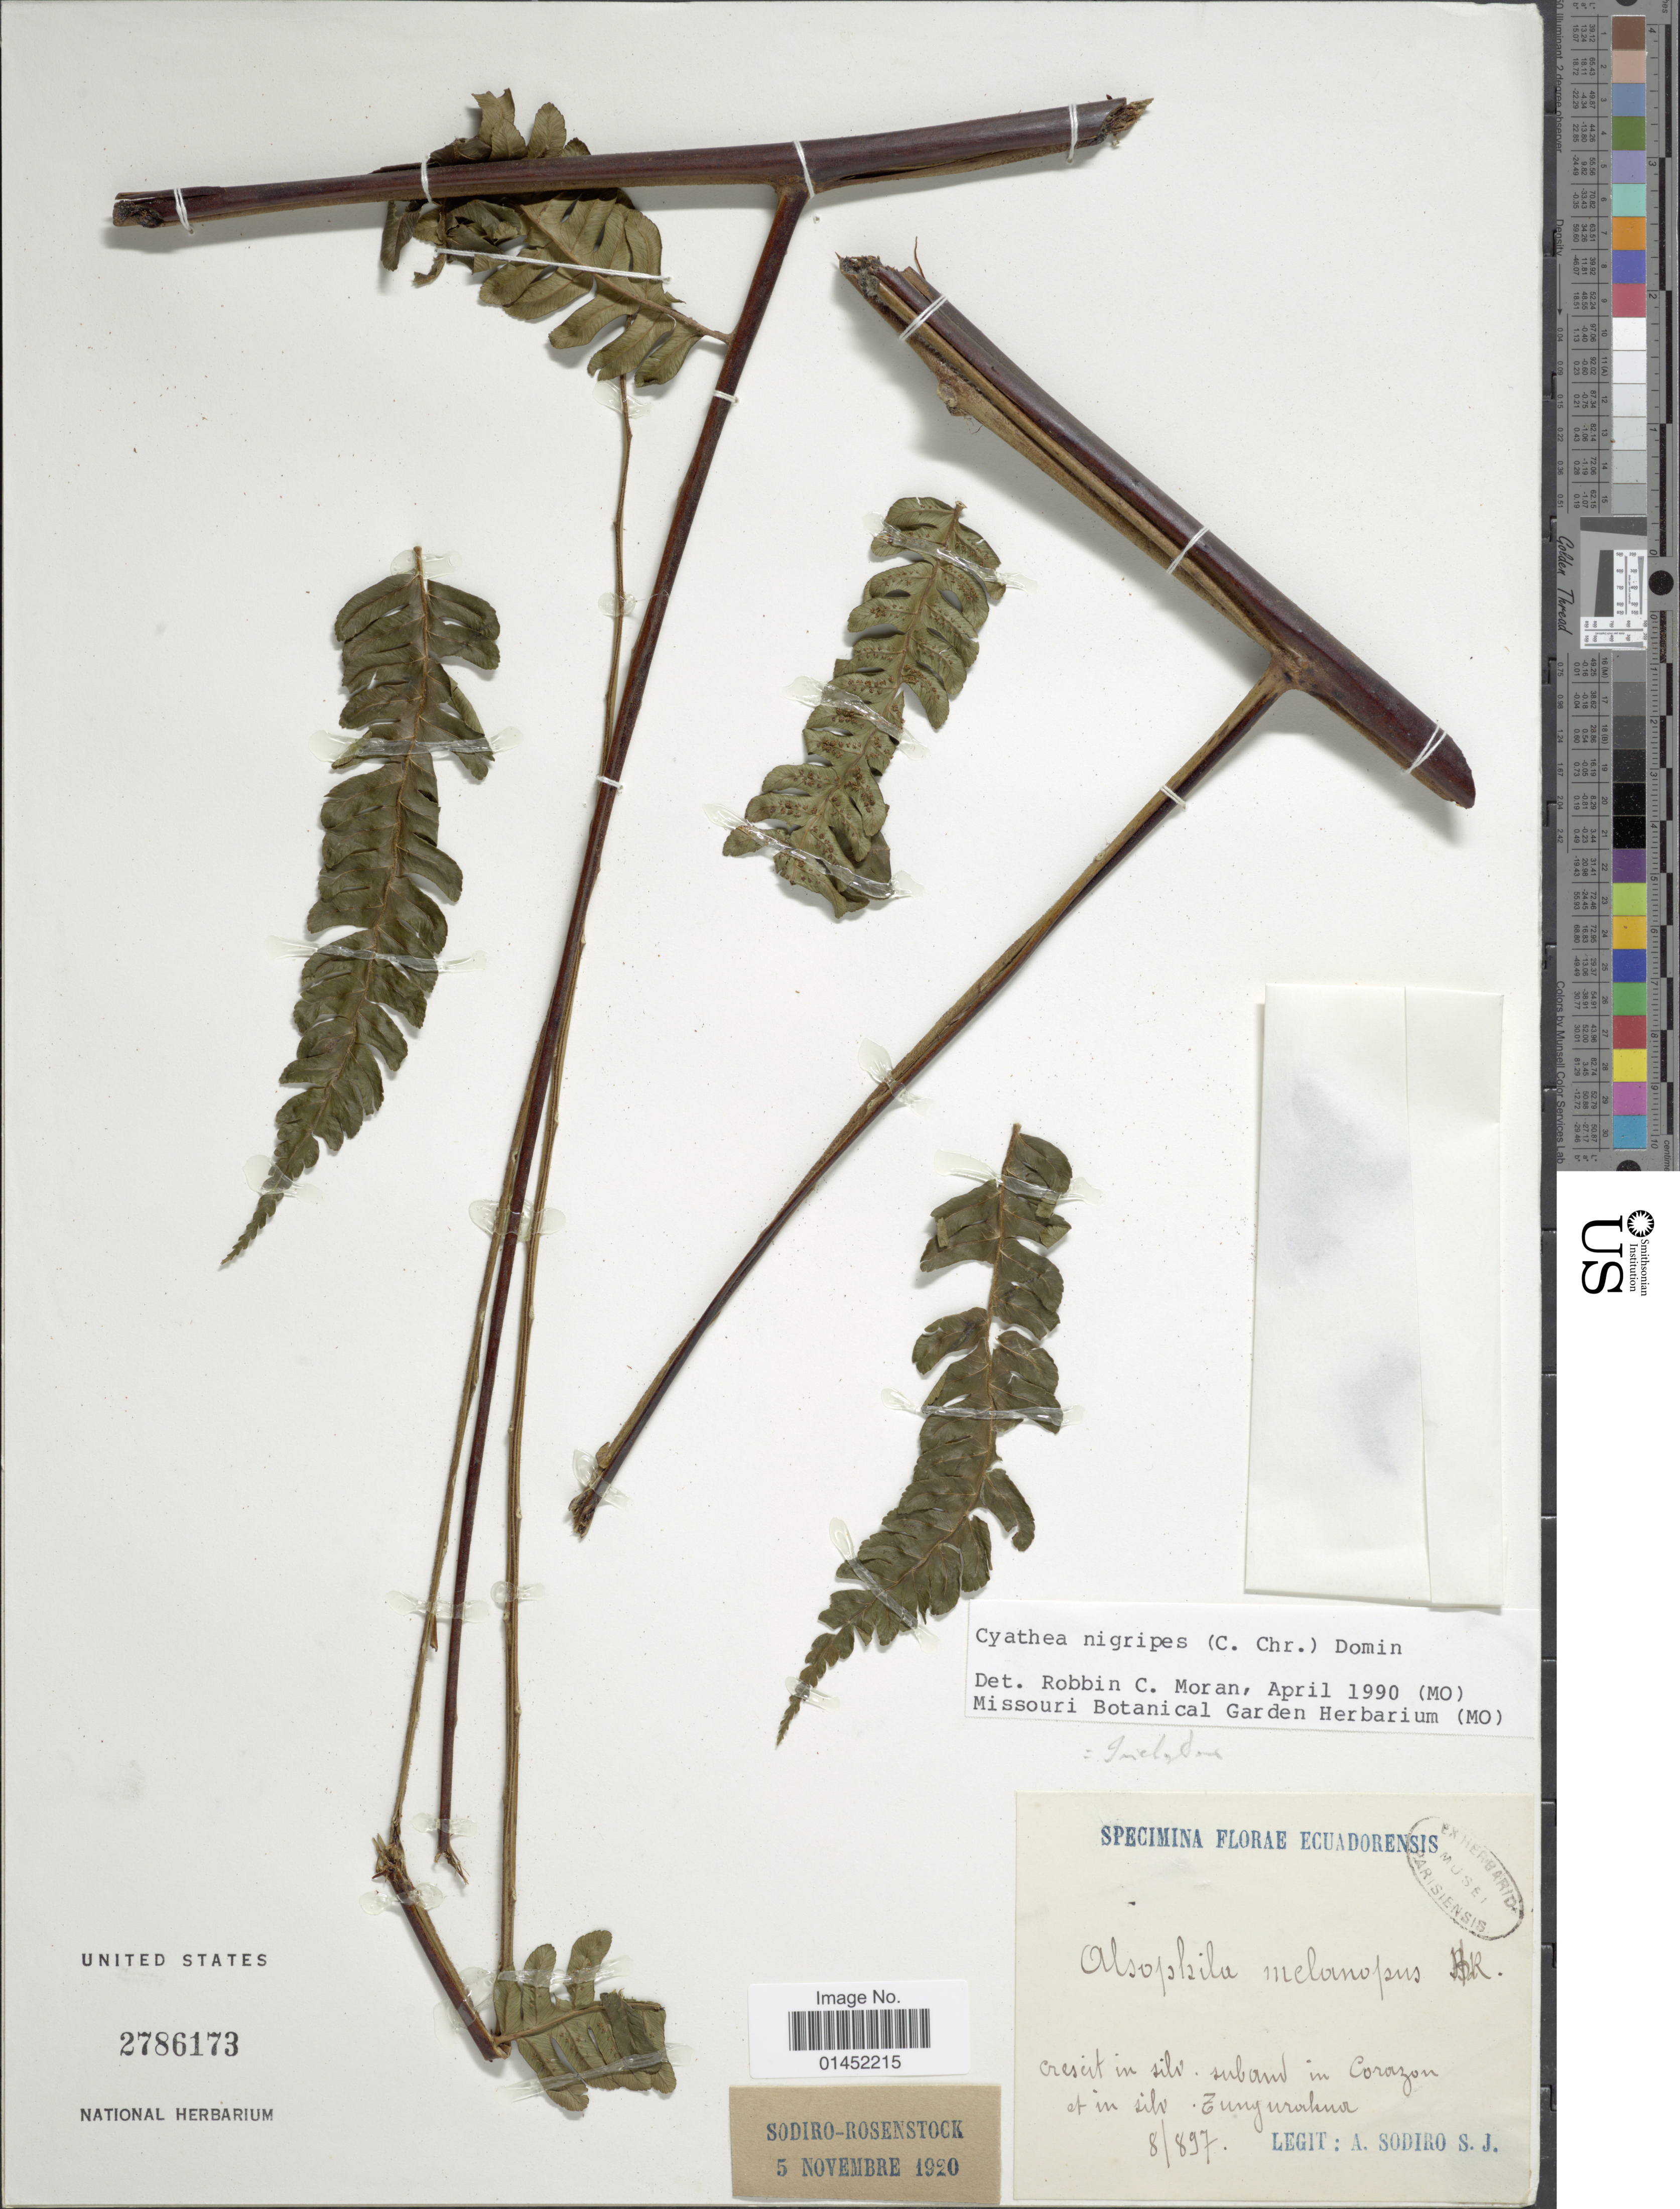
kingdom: Plantae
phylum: Tracheophyta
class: Polypodiopsida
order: Cyatheales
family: Cyatheaceae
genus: Cyathea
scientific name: Cyathea nigripes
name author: (C. Chr.) Domin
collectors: A. Sodiro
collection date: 1897-08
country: Ecuador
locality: Crescit in silv suband in Corazon et in silv Tungurahua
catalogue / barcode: US 2786173